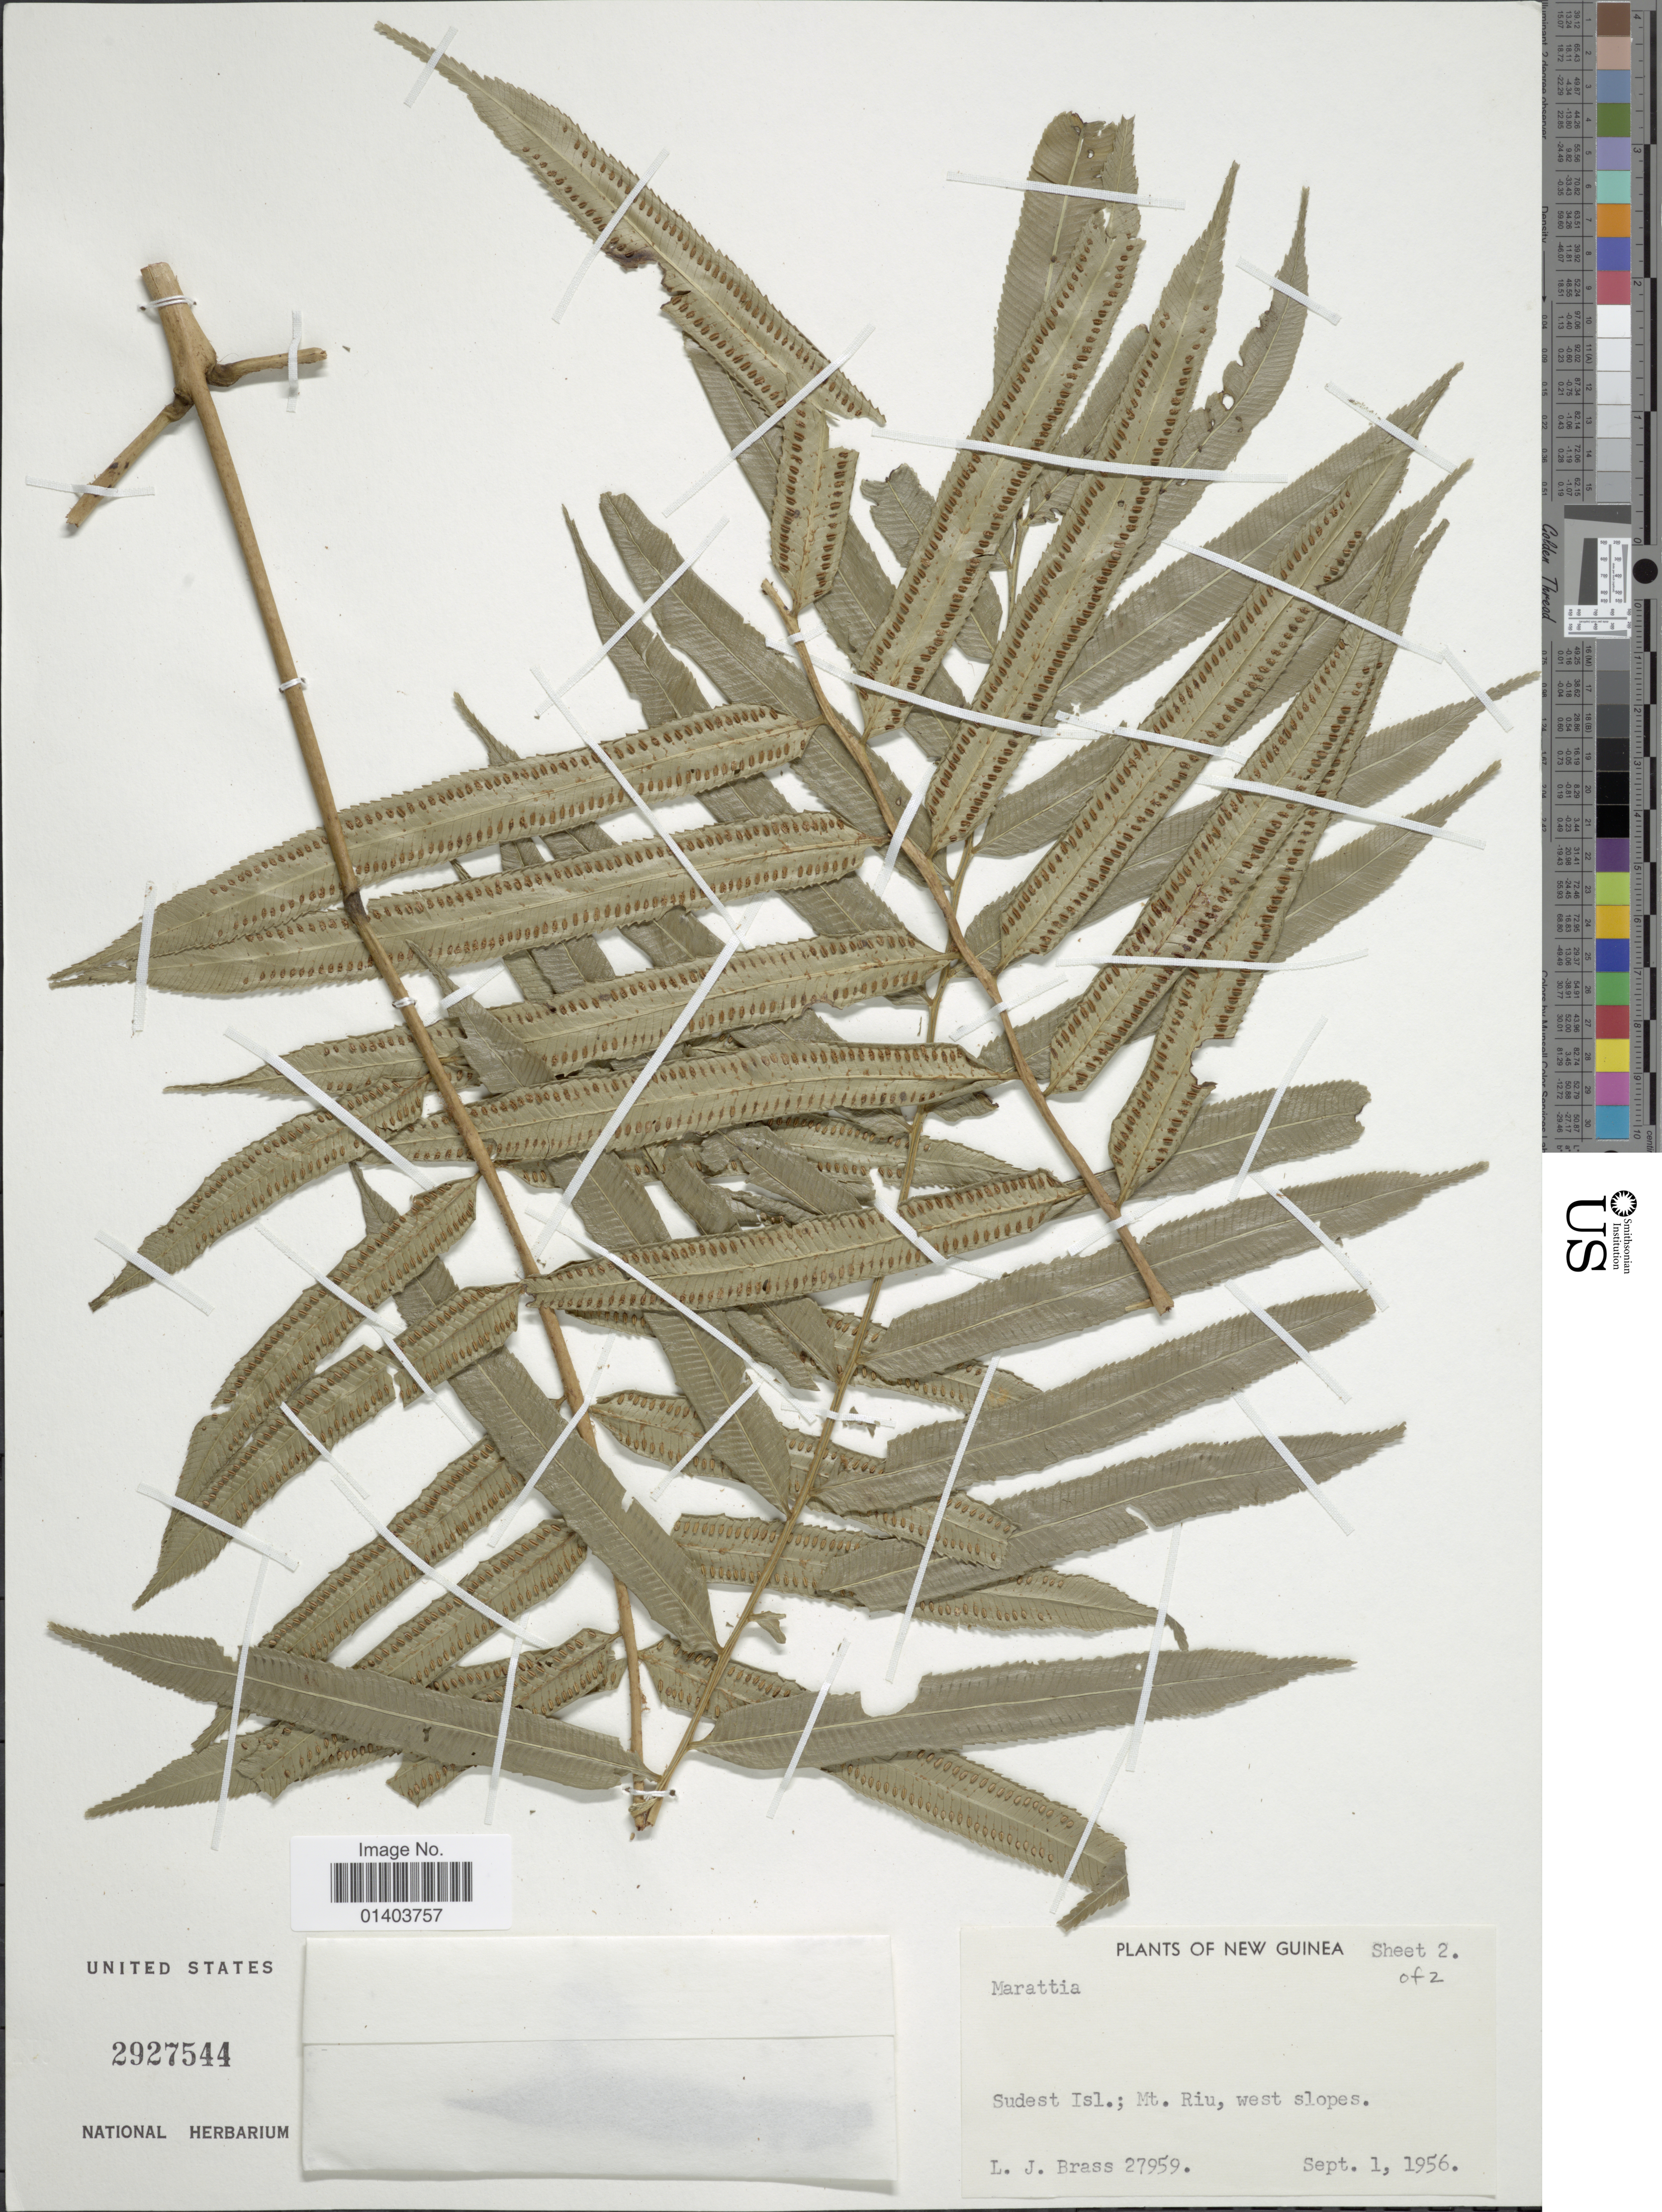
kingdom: Plantae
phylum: Tracheophyta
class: Polypodiopsida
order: Marattiales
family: Marattiaceae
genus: Ptisana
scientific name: Ptisana sp.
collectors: L. J. Brass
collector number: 27959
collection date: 1956-09-01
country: Papua New Guinea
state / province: Milne Bay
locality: New Guinea, Sudest Isl; Mt Rui, west slopes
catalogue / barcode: US 2927544